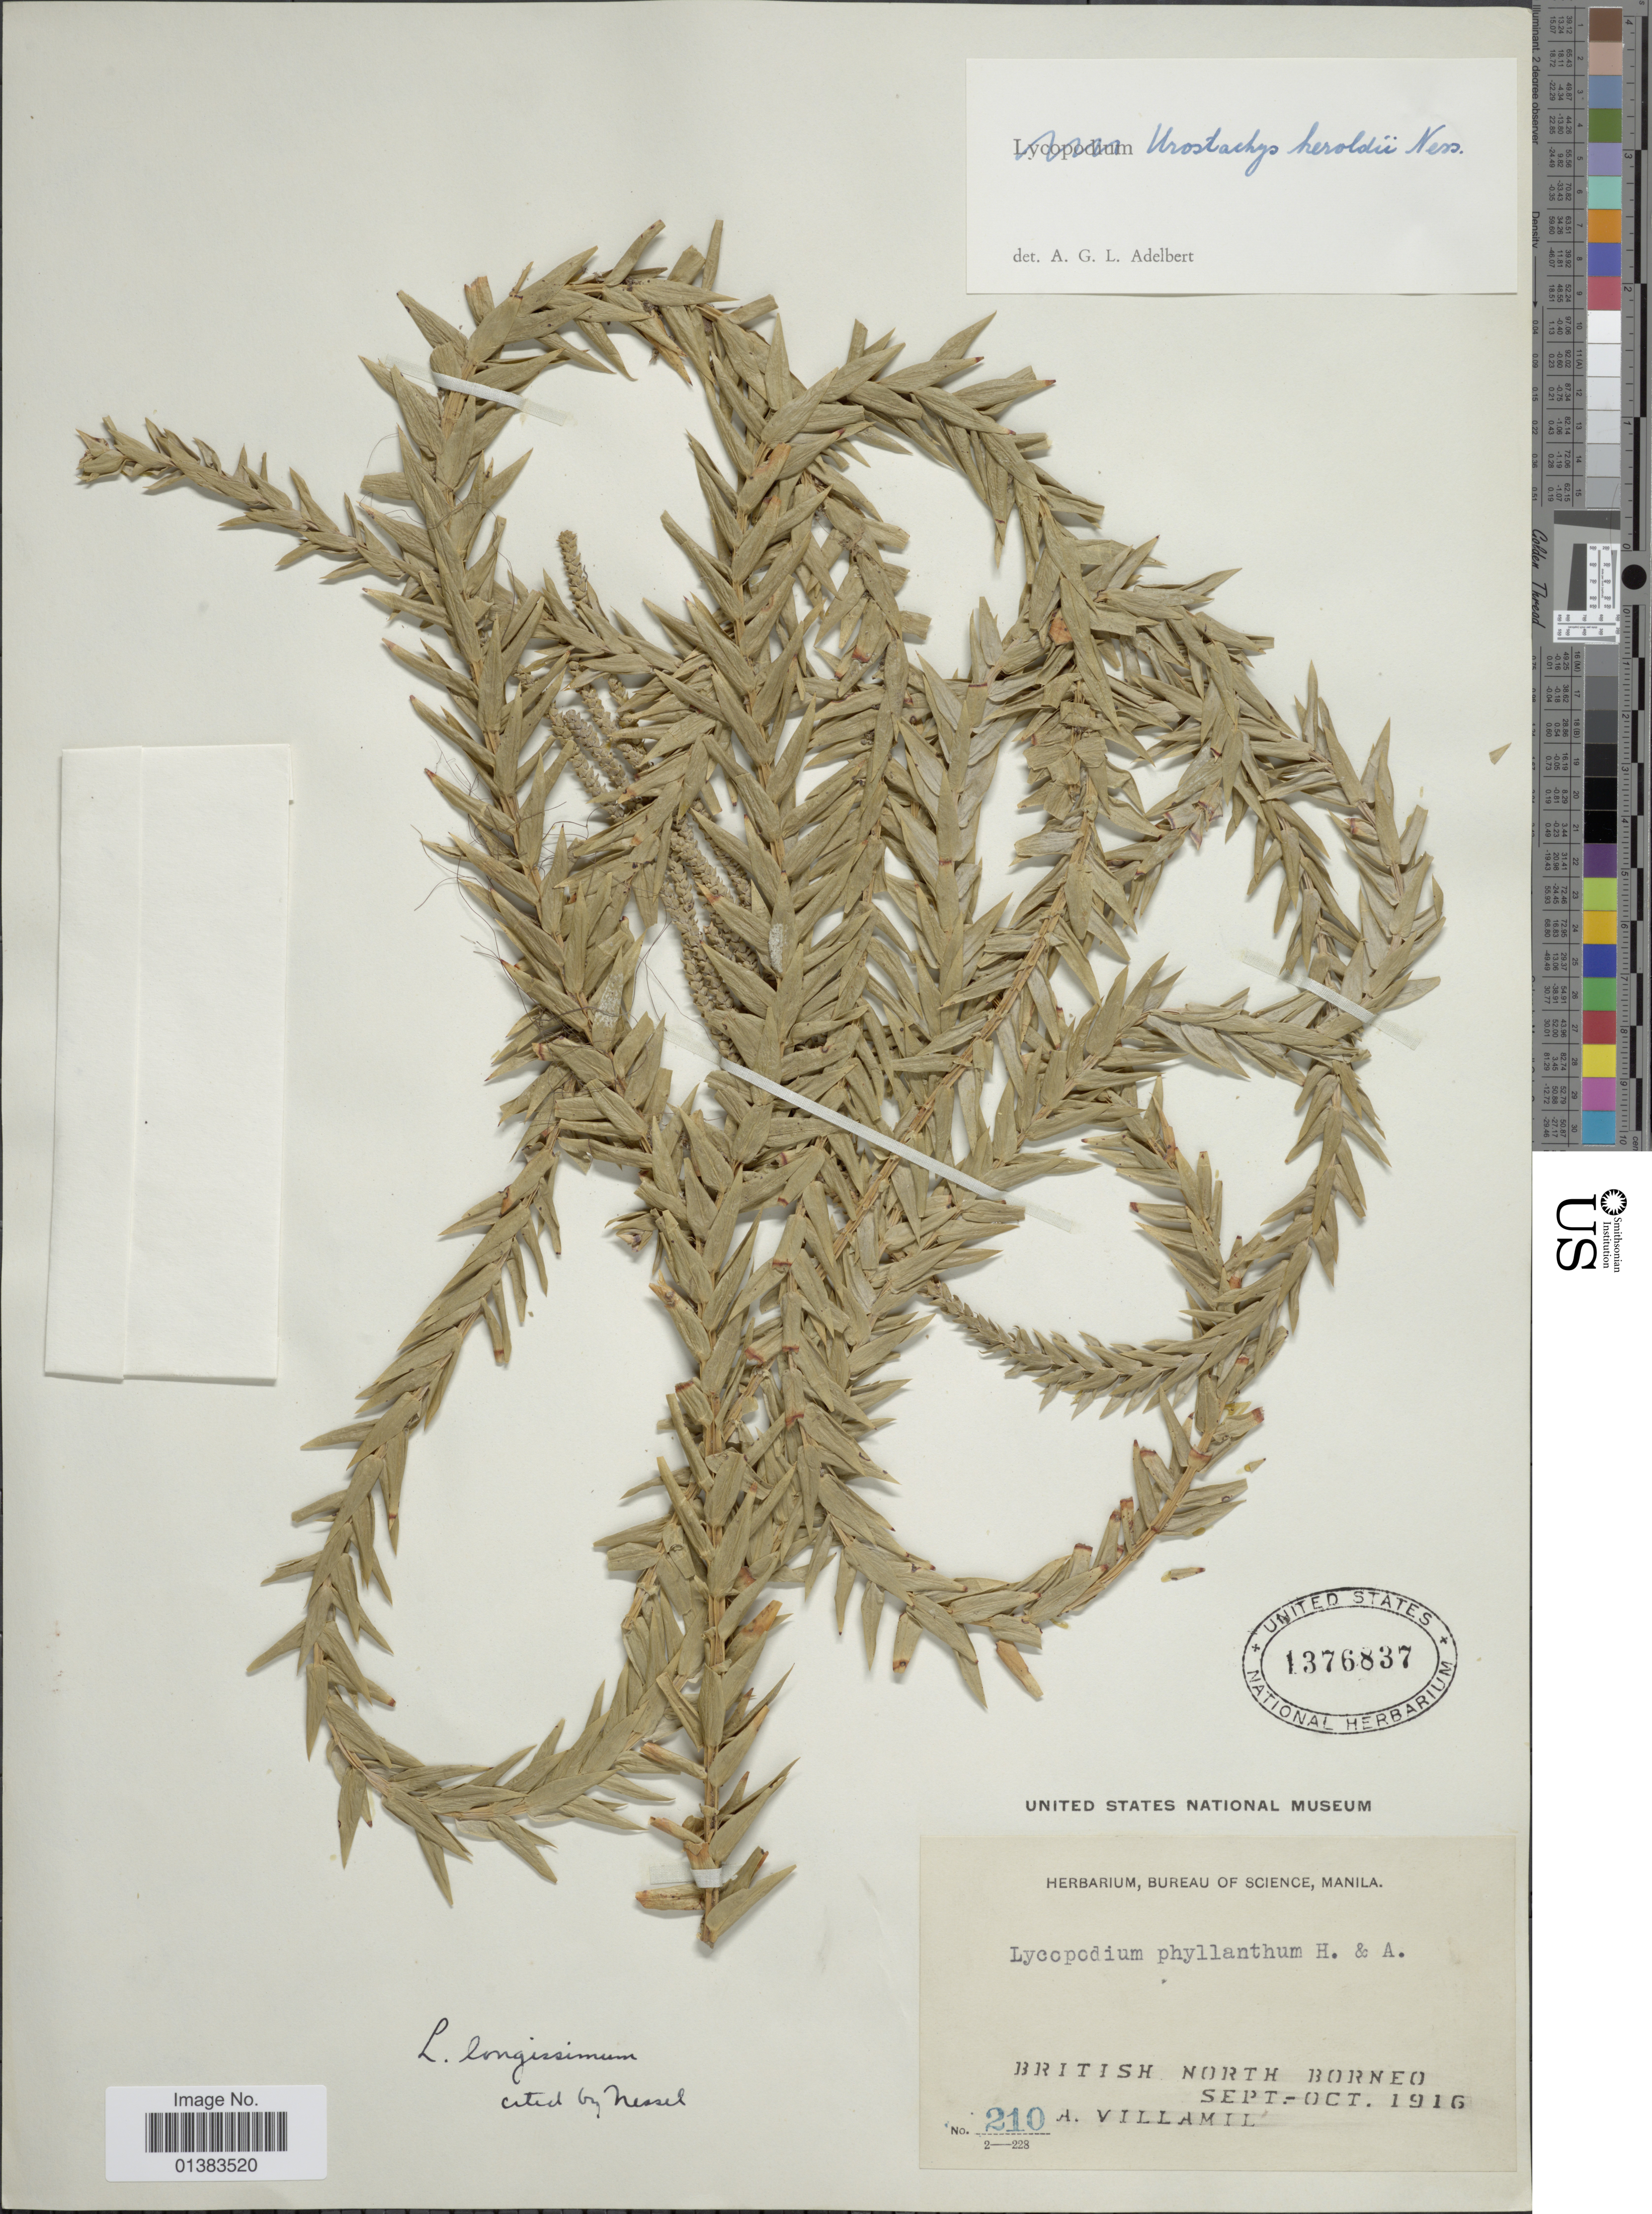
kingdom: Plantae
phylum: Tracheophyta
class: Lycopodiopsida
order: Lycopodiales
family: Lycopodiaceae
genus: Phlegmariurus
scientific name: Phlegmariurus goebellii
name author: (Nessel) A. R. Field & Bostock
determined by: Field, A. R.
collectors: A. Villamil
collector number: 210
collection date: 1916-09/1916-10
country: Malaysia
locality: British North Borneo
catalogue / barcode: US 1376837